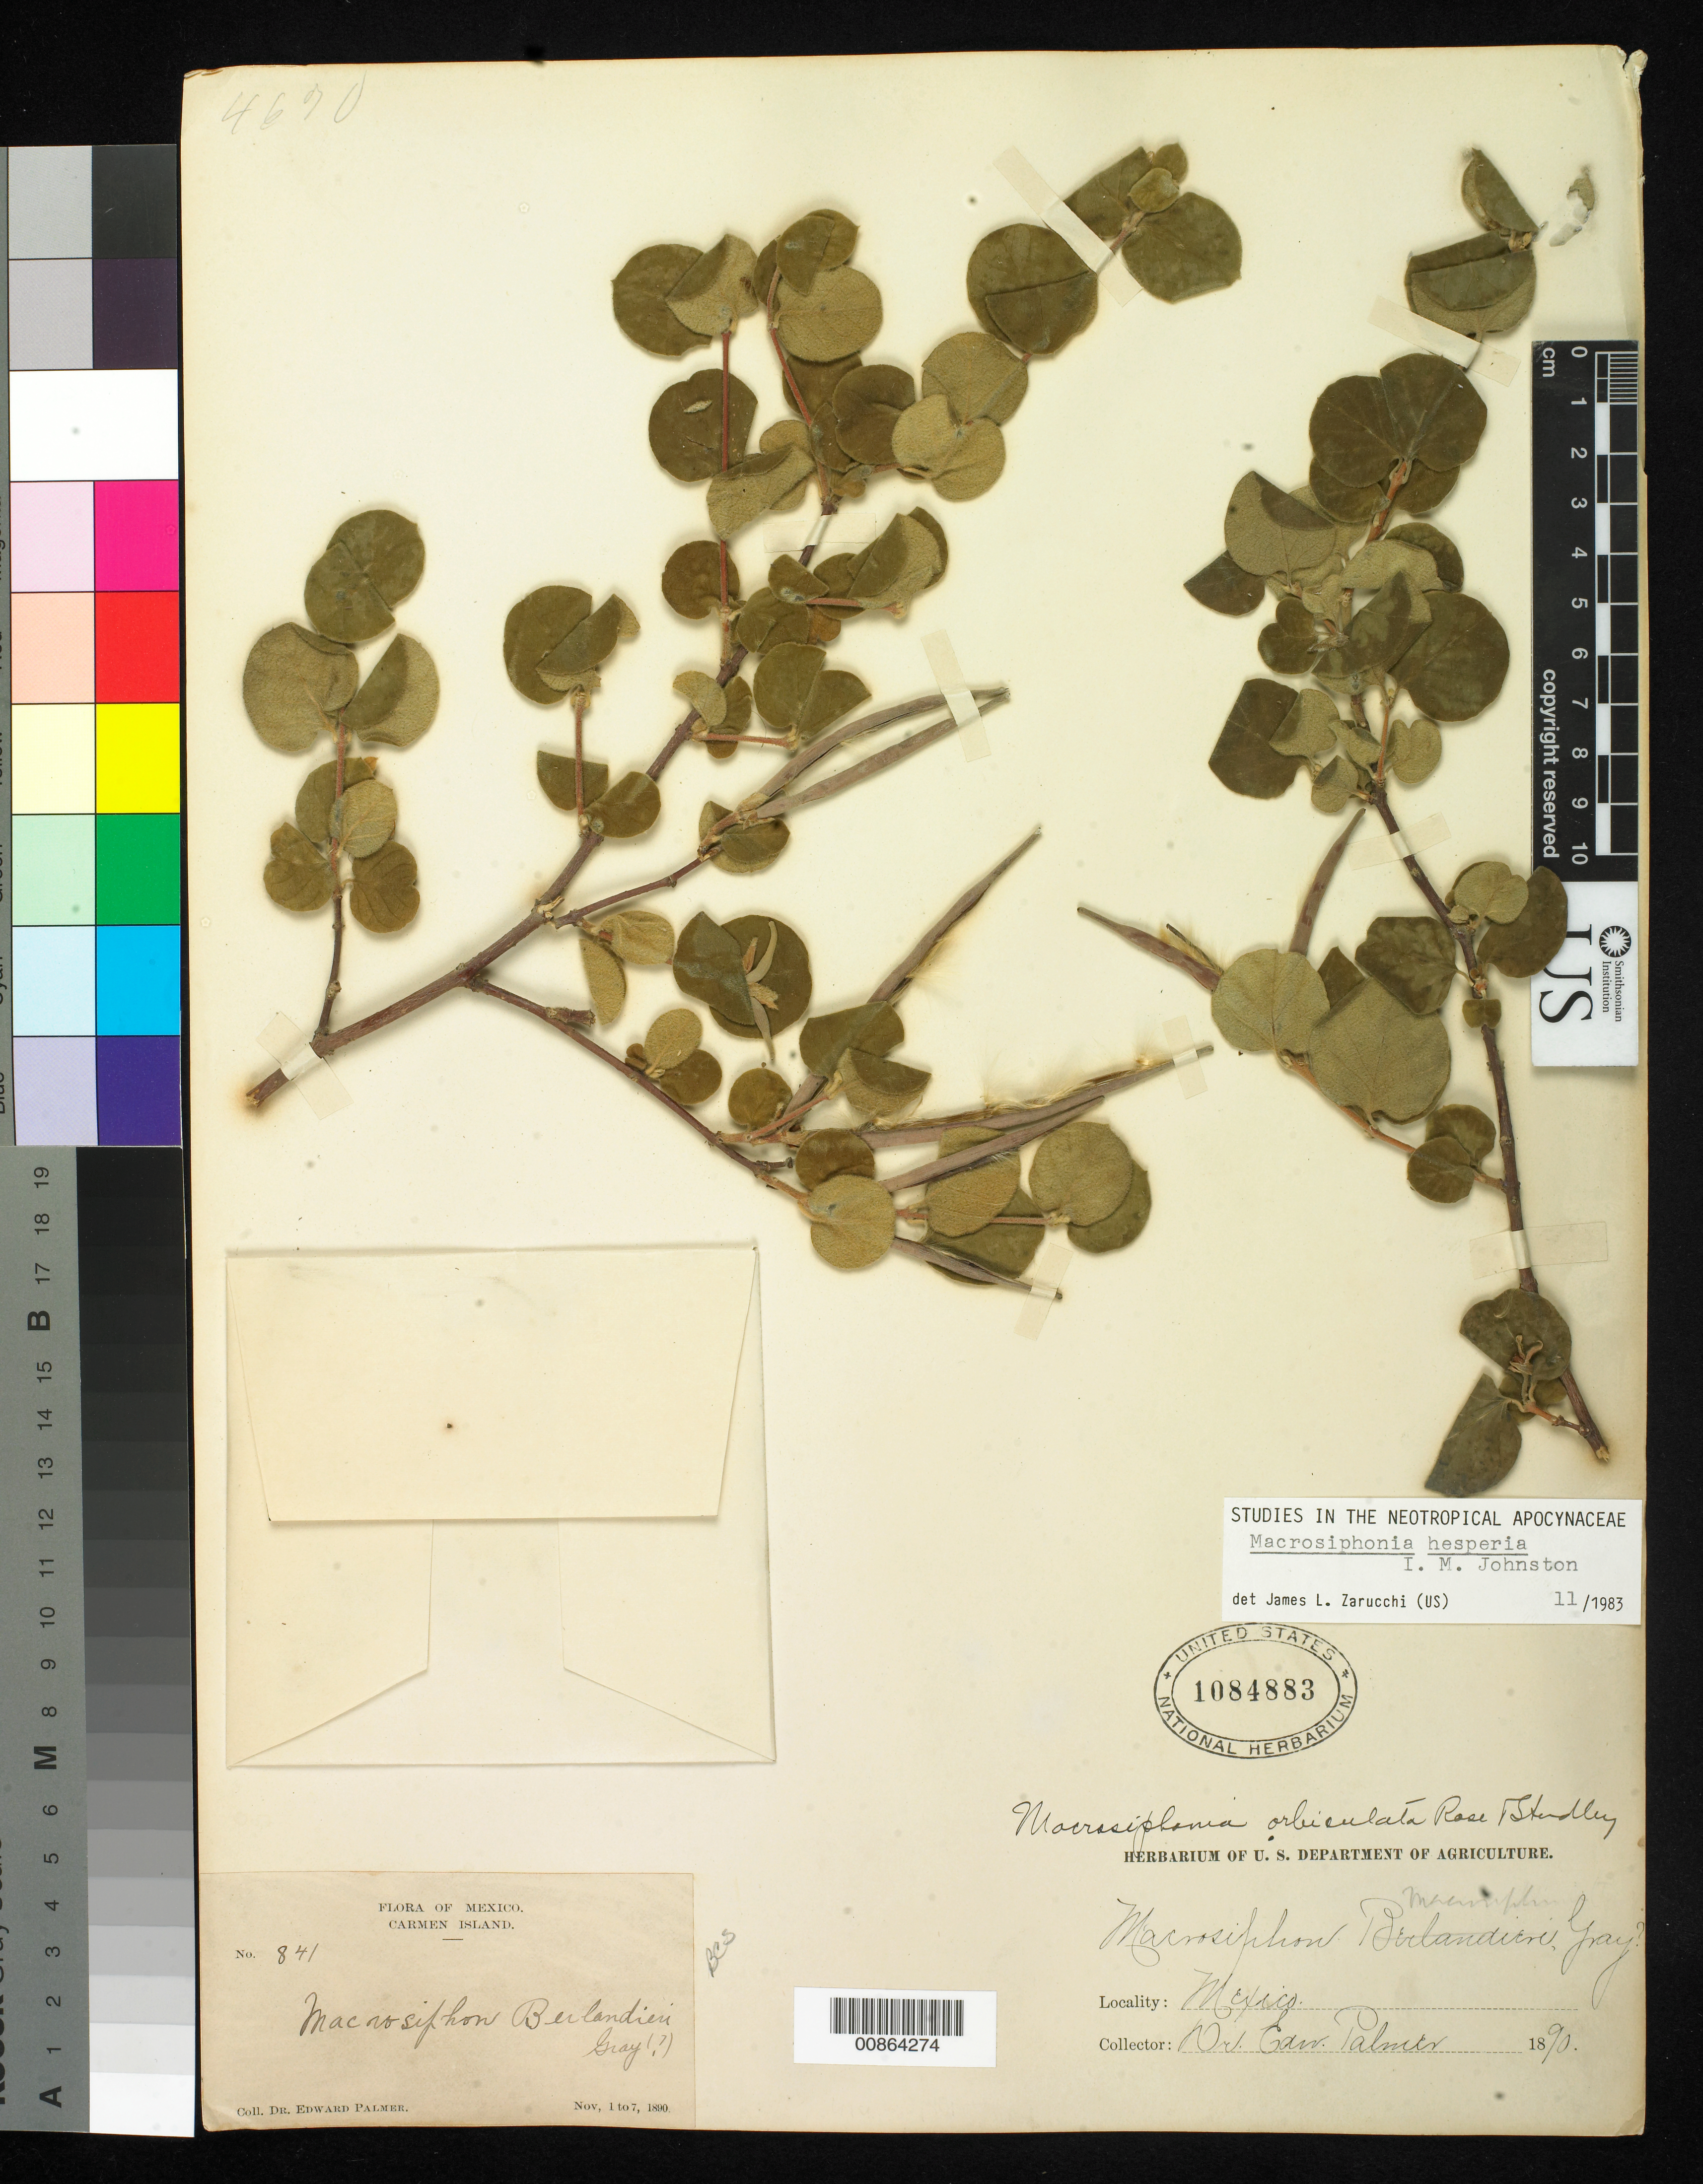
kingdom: Plantae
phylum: Tracheophyta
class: Magnoliopsida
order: Gentianales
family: Apocynaceae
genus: Macrosiphonia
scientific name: Macrosiphonia hesperia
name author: I.M. Johnst.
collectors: E. Palmer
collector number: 841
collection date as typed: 01 Nov 1890 to 07 Nov 1890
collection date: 1890-11-01/1890-11-07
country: Mexico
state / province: Baja California Sur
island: Carmen I.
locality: Carmen Island, Baja California Sur.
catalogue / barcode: US 1084883